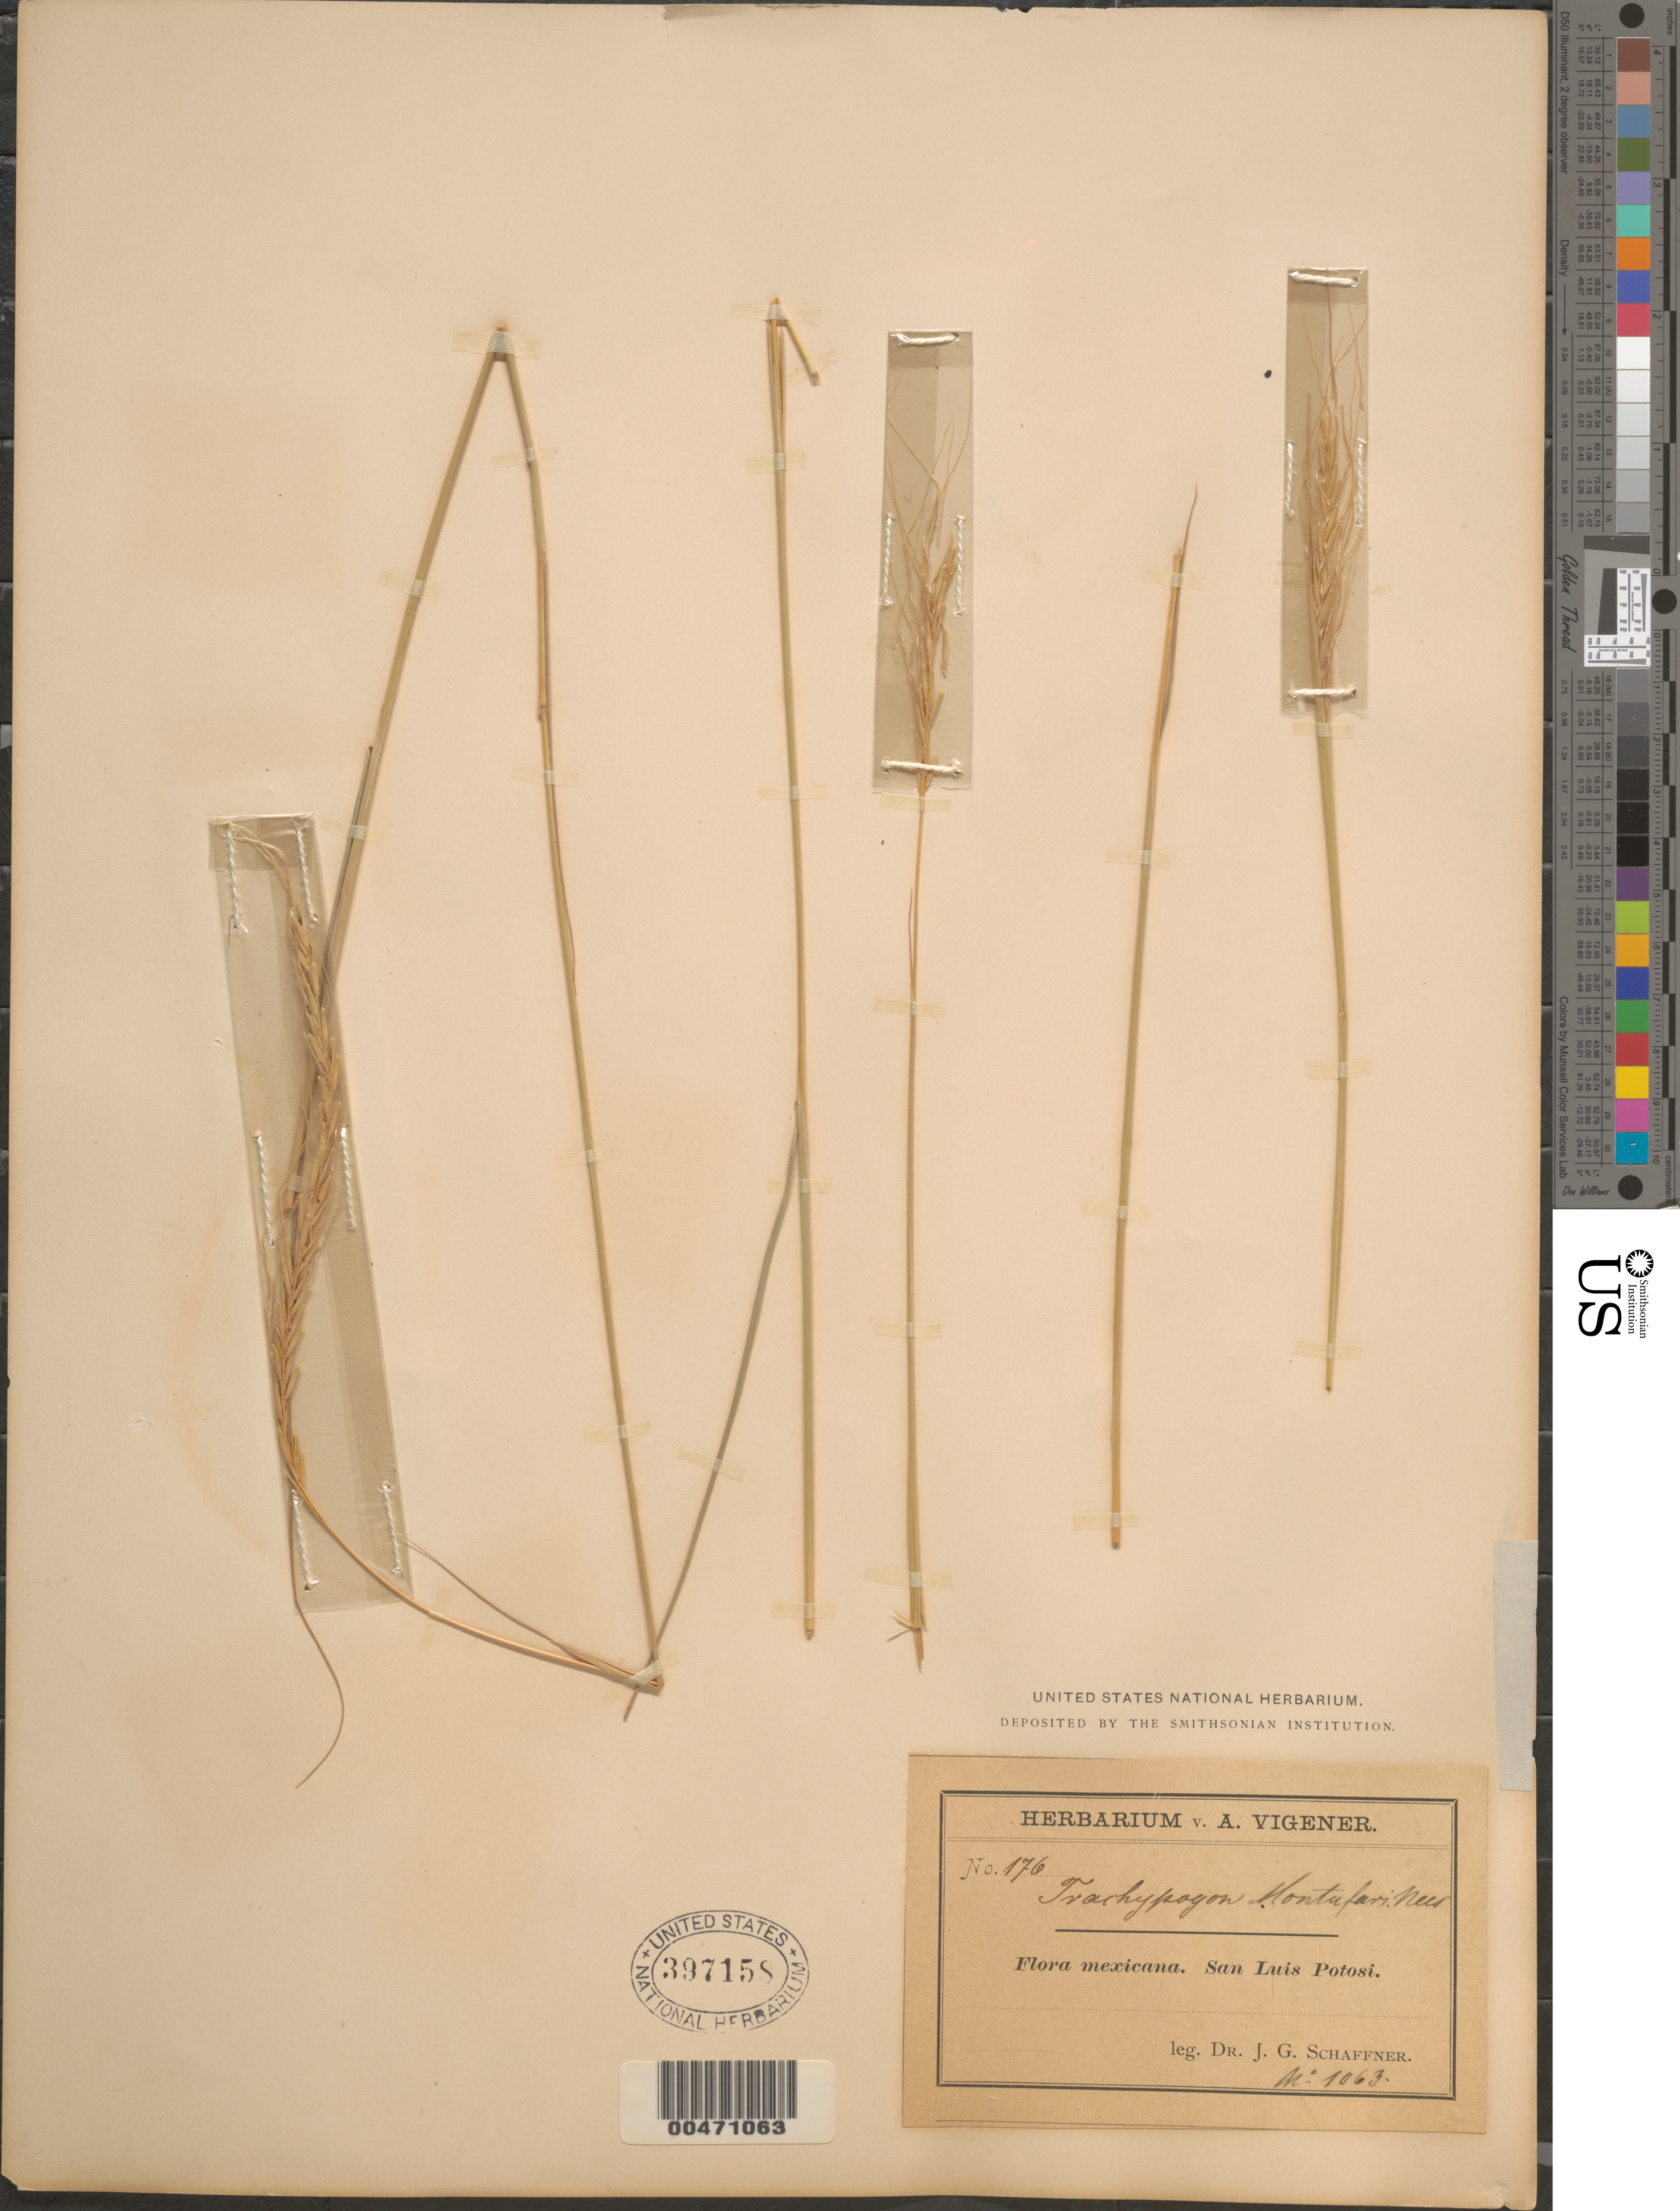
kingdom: Plantae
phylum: Tracheophyta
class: Liliopsida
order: Poales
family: Poaceae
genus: Trachypogon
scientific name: Trachypogon secundus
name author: (J. Presl) Scribn.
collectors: J. G. Schaffner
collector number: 1063/176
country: Mexico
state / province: San Luis Potosi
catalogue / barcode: US 397158